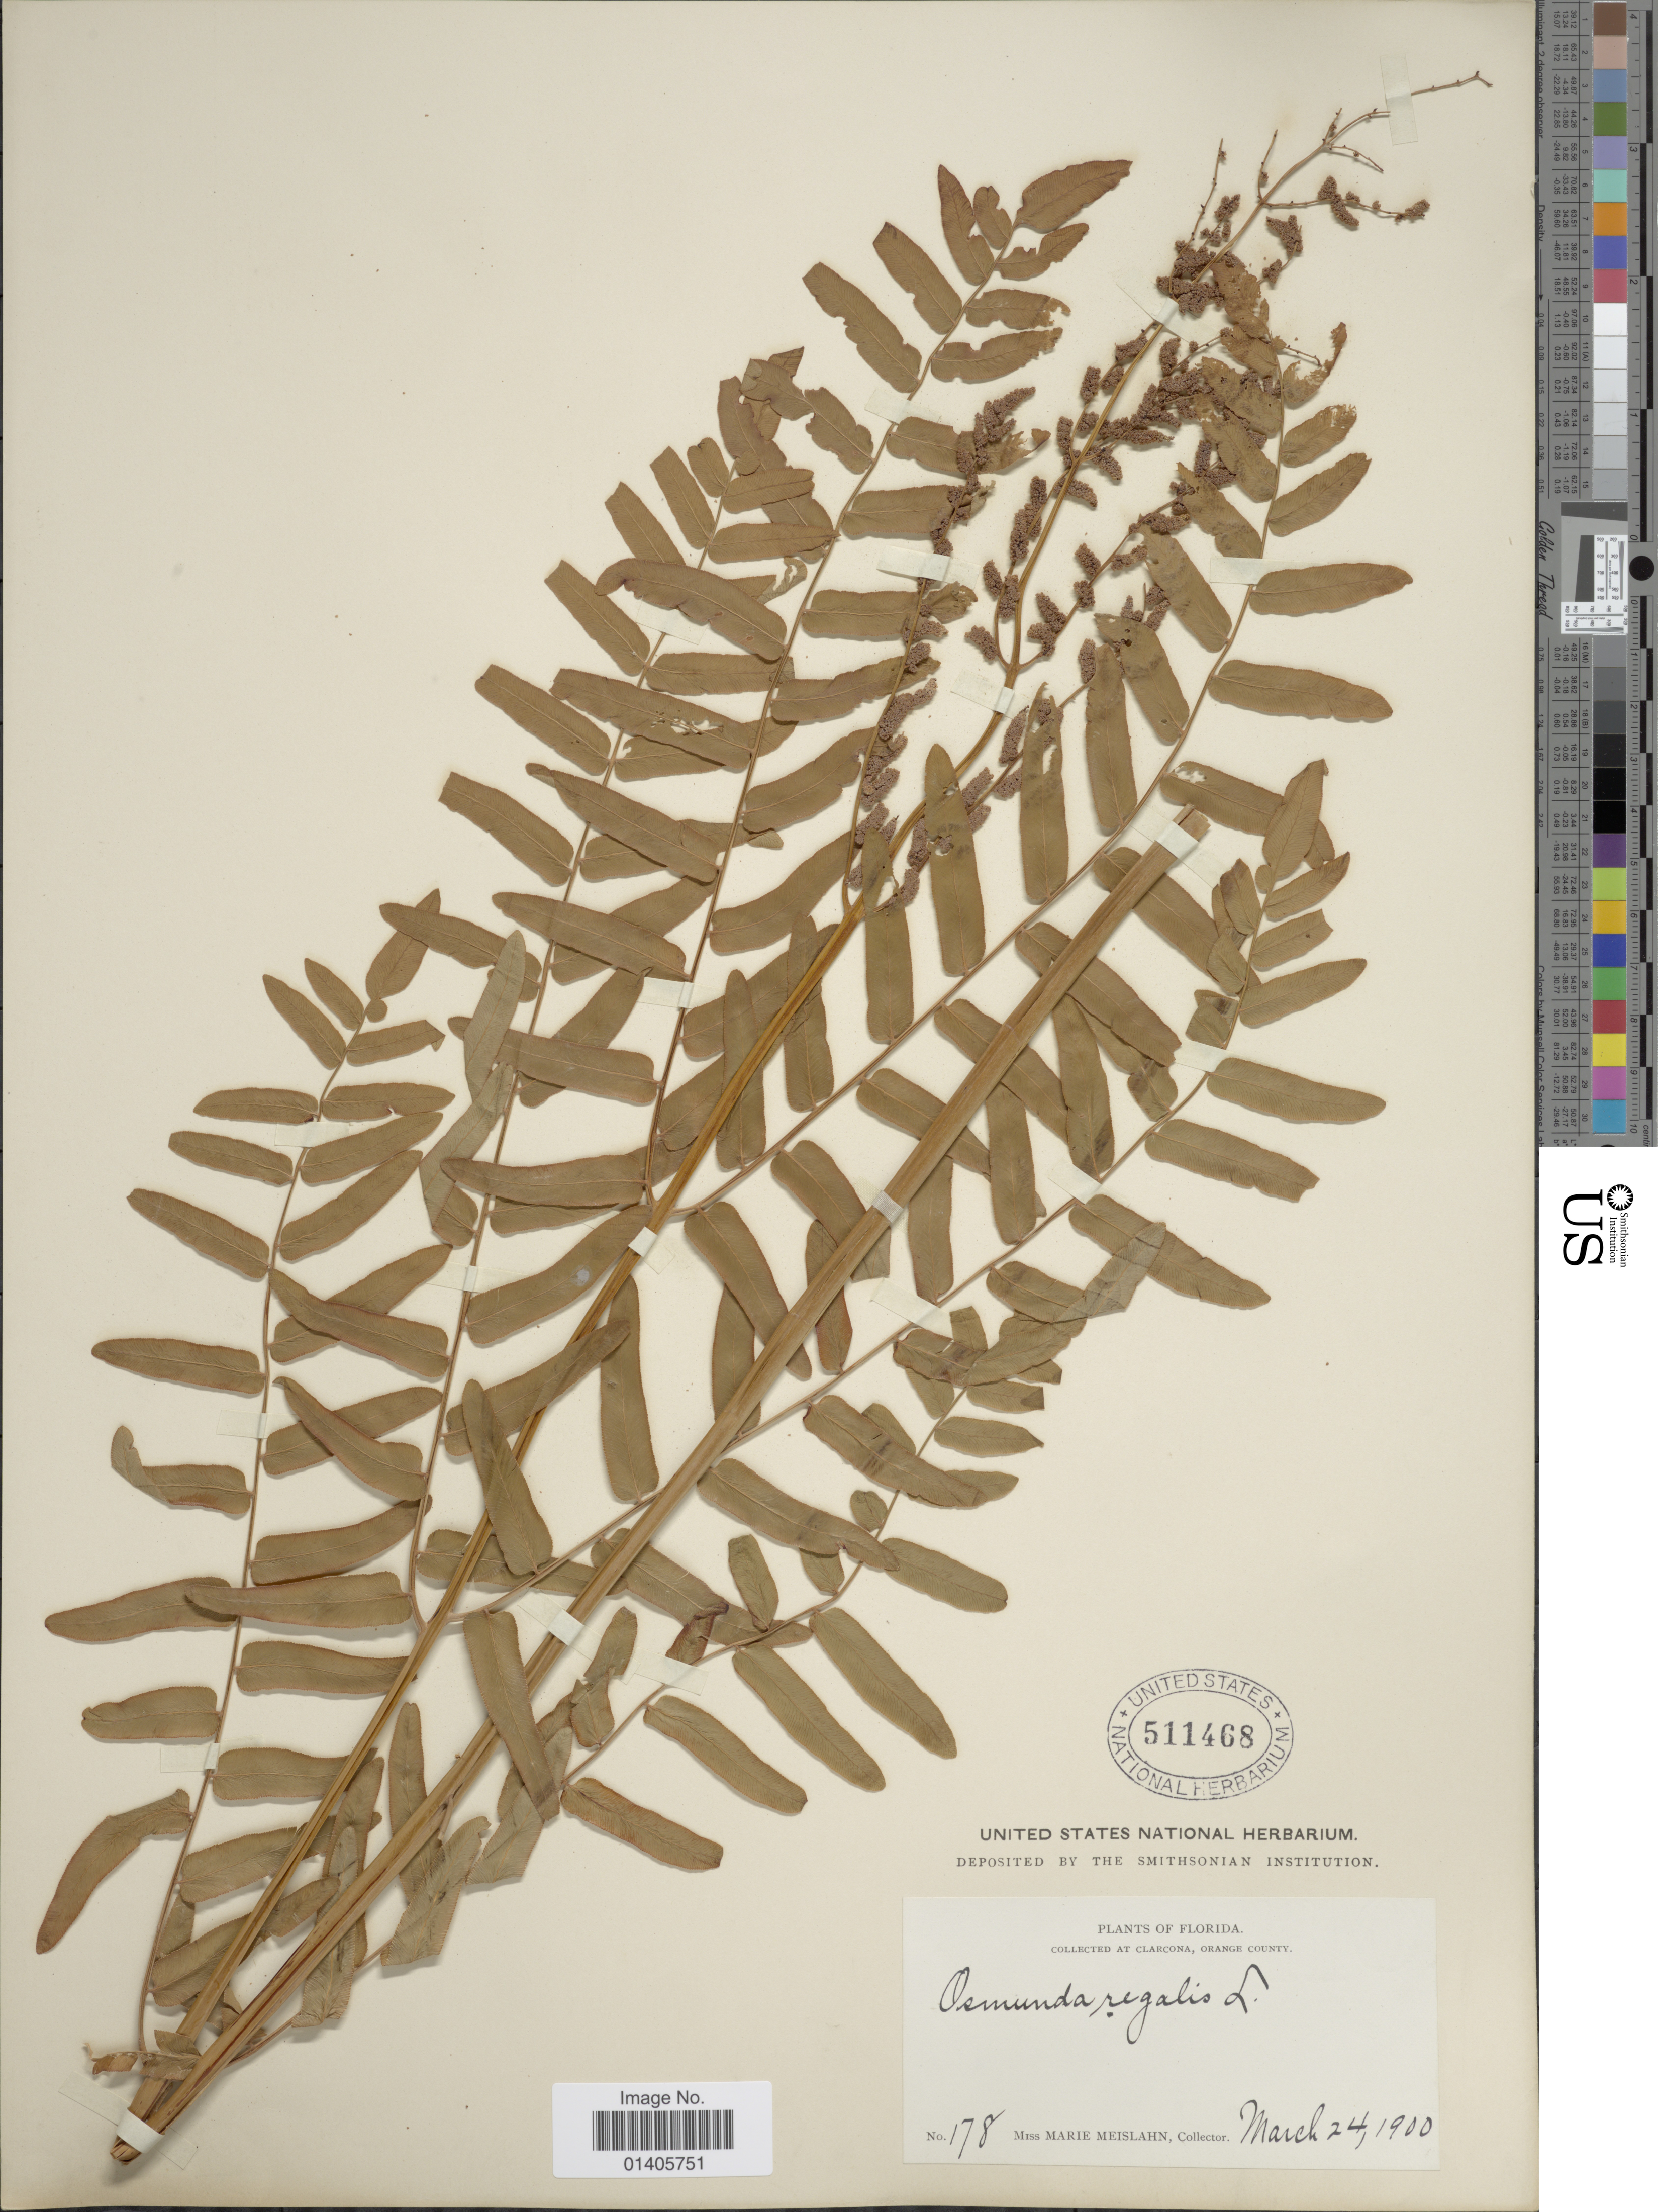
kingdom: Plantae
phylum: Tracheophyta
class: Polypodiopsida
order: Osmundales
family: Osmundaceae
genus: Osmunda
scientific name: Osmunda regalis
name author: L.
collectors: M. Meislahn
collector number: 178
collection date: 1900-03-24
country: United States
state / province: Florida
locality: At Clarcona, Orange County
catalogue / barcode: US 511468